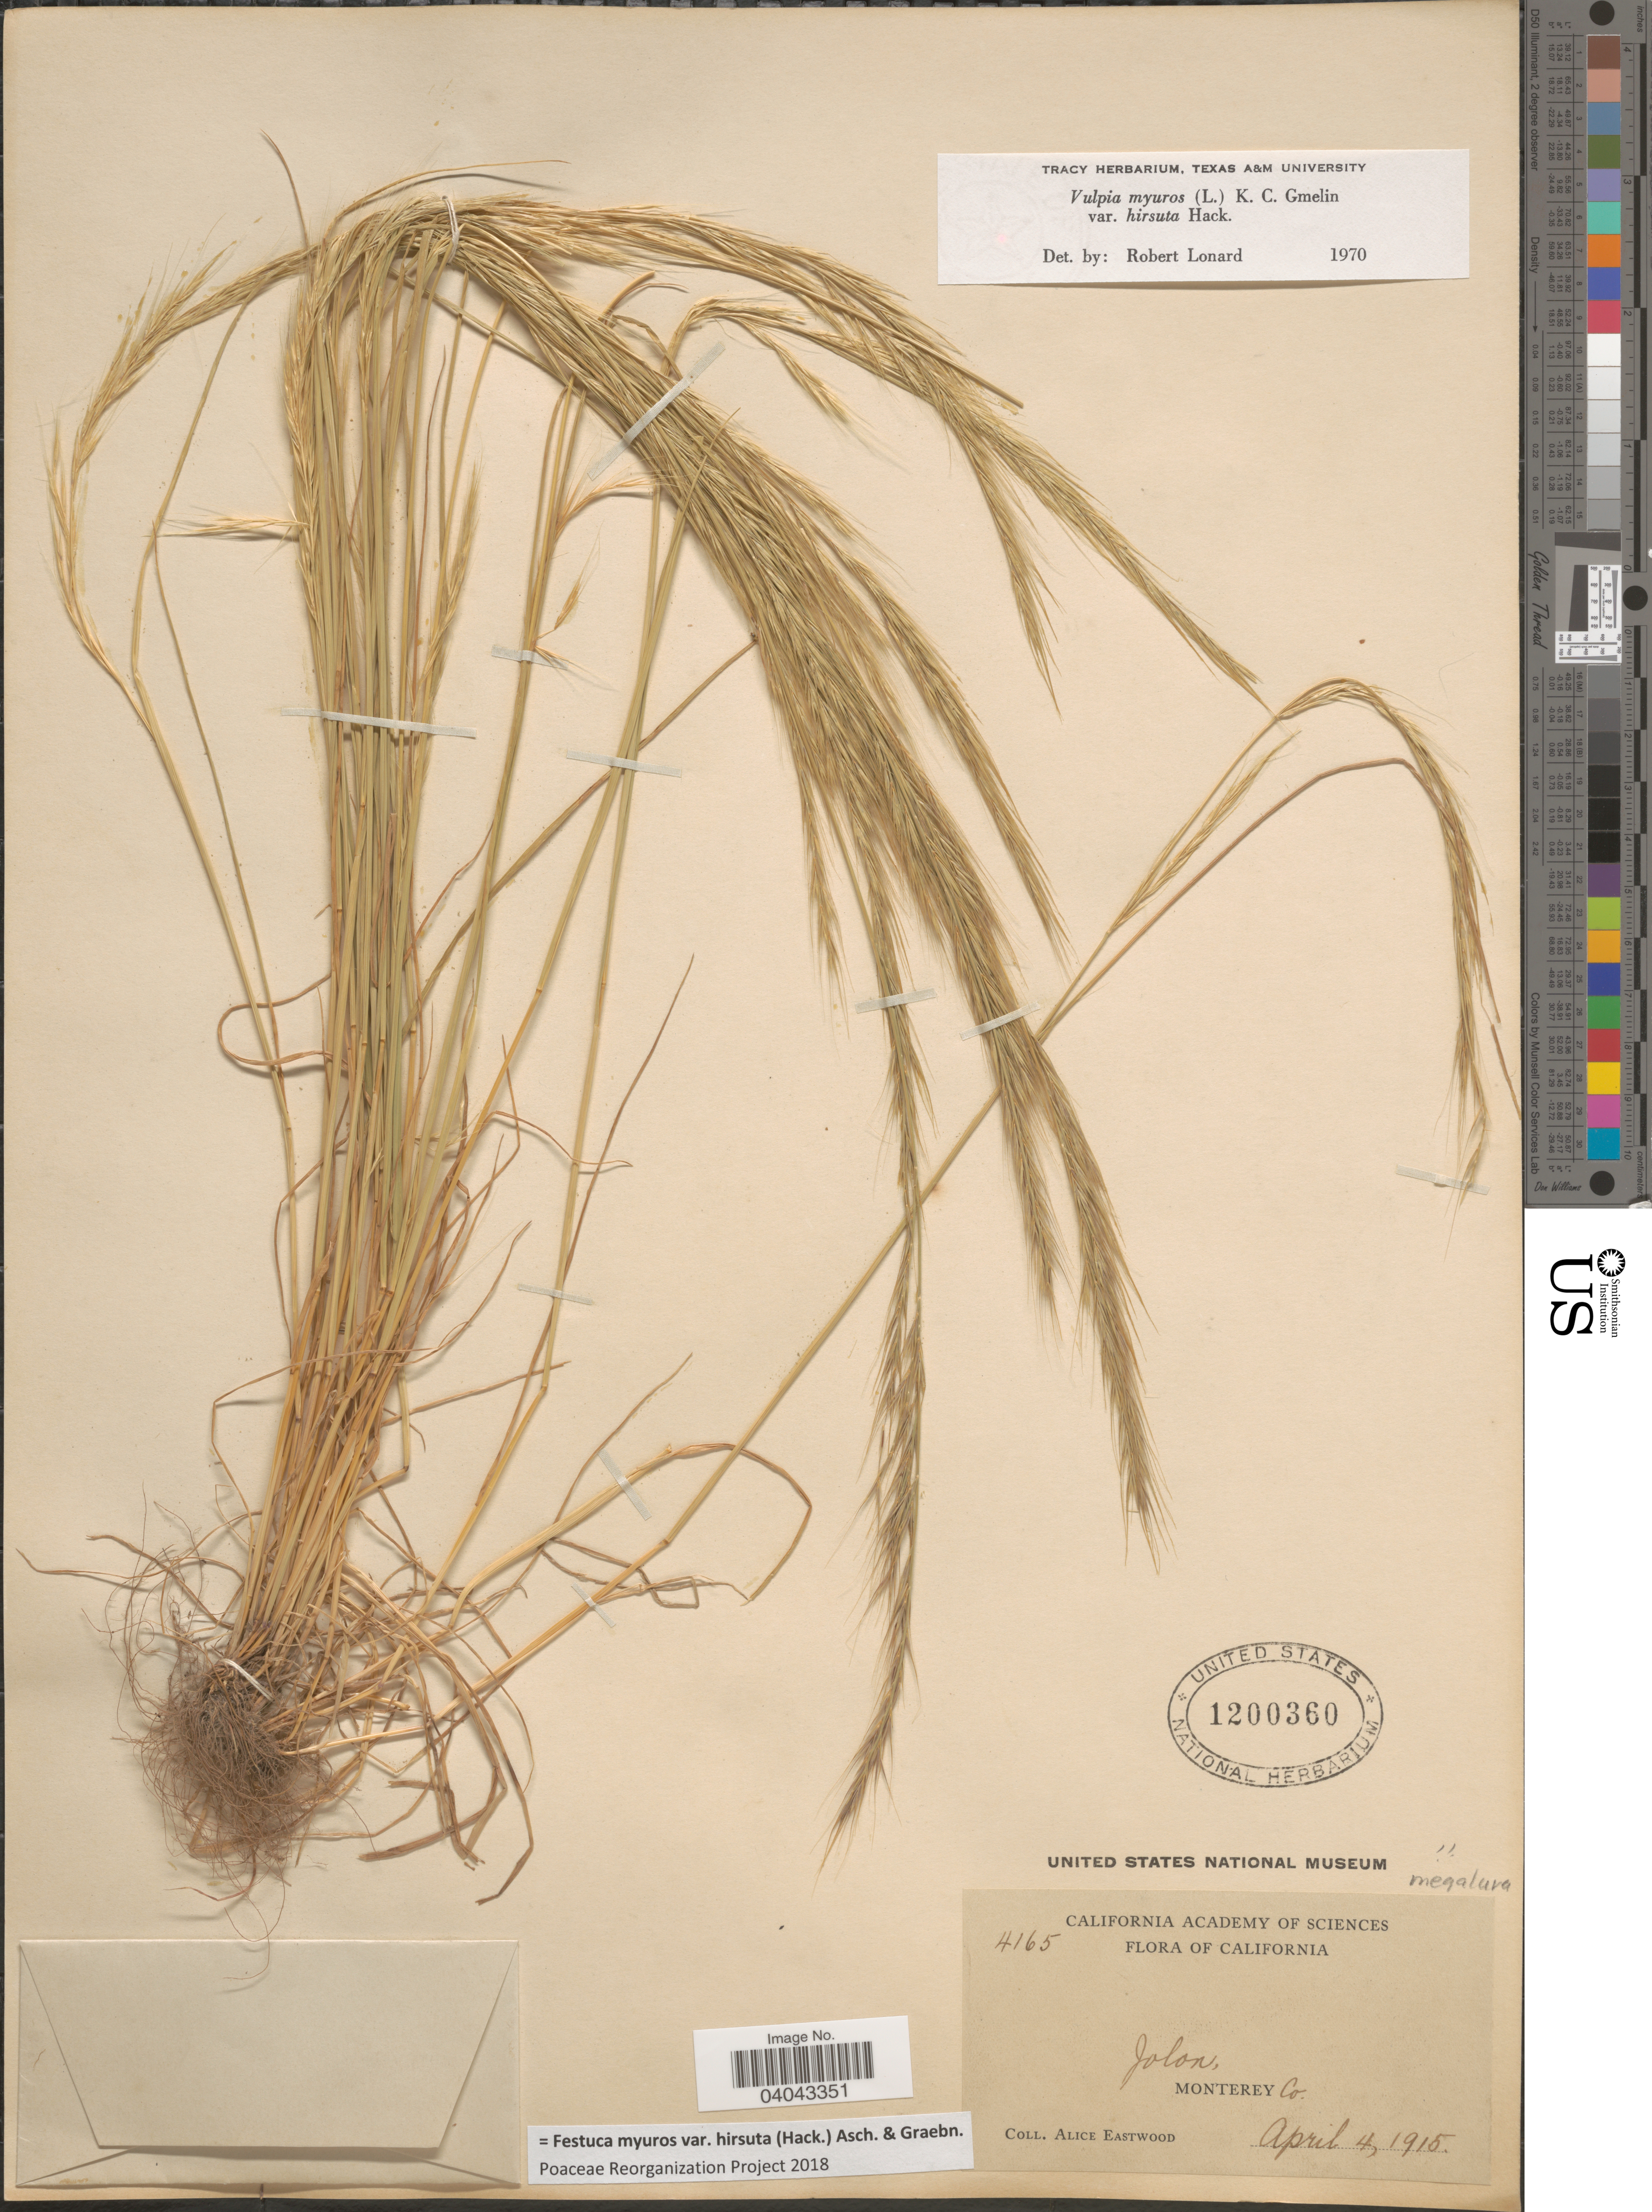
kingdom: Plantae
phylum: Tracheophyta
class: Liliopsida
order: Poales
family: Poaceae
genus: Festuca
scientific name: Festuca myuros var. hirsuta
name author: (Hack.) Asch. & Graebn.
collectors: A. Eastwood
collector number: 4165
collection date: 1915-04-04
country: United States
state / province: California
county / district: Monterey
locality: Jolon, Monterey Co.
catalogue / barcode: US 1200360